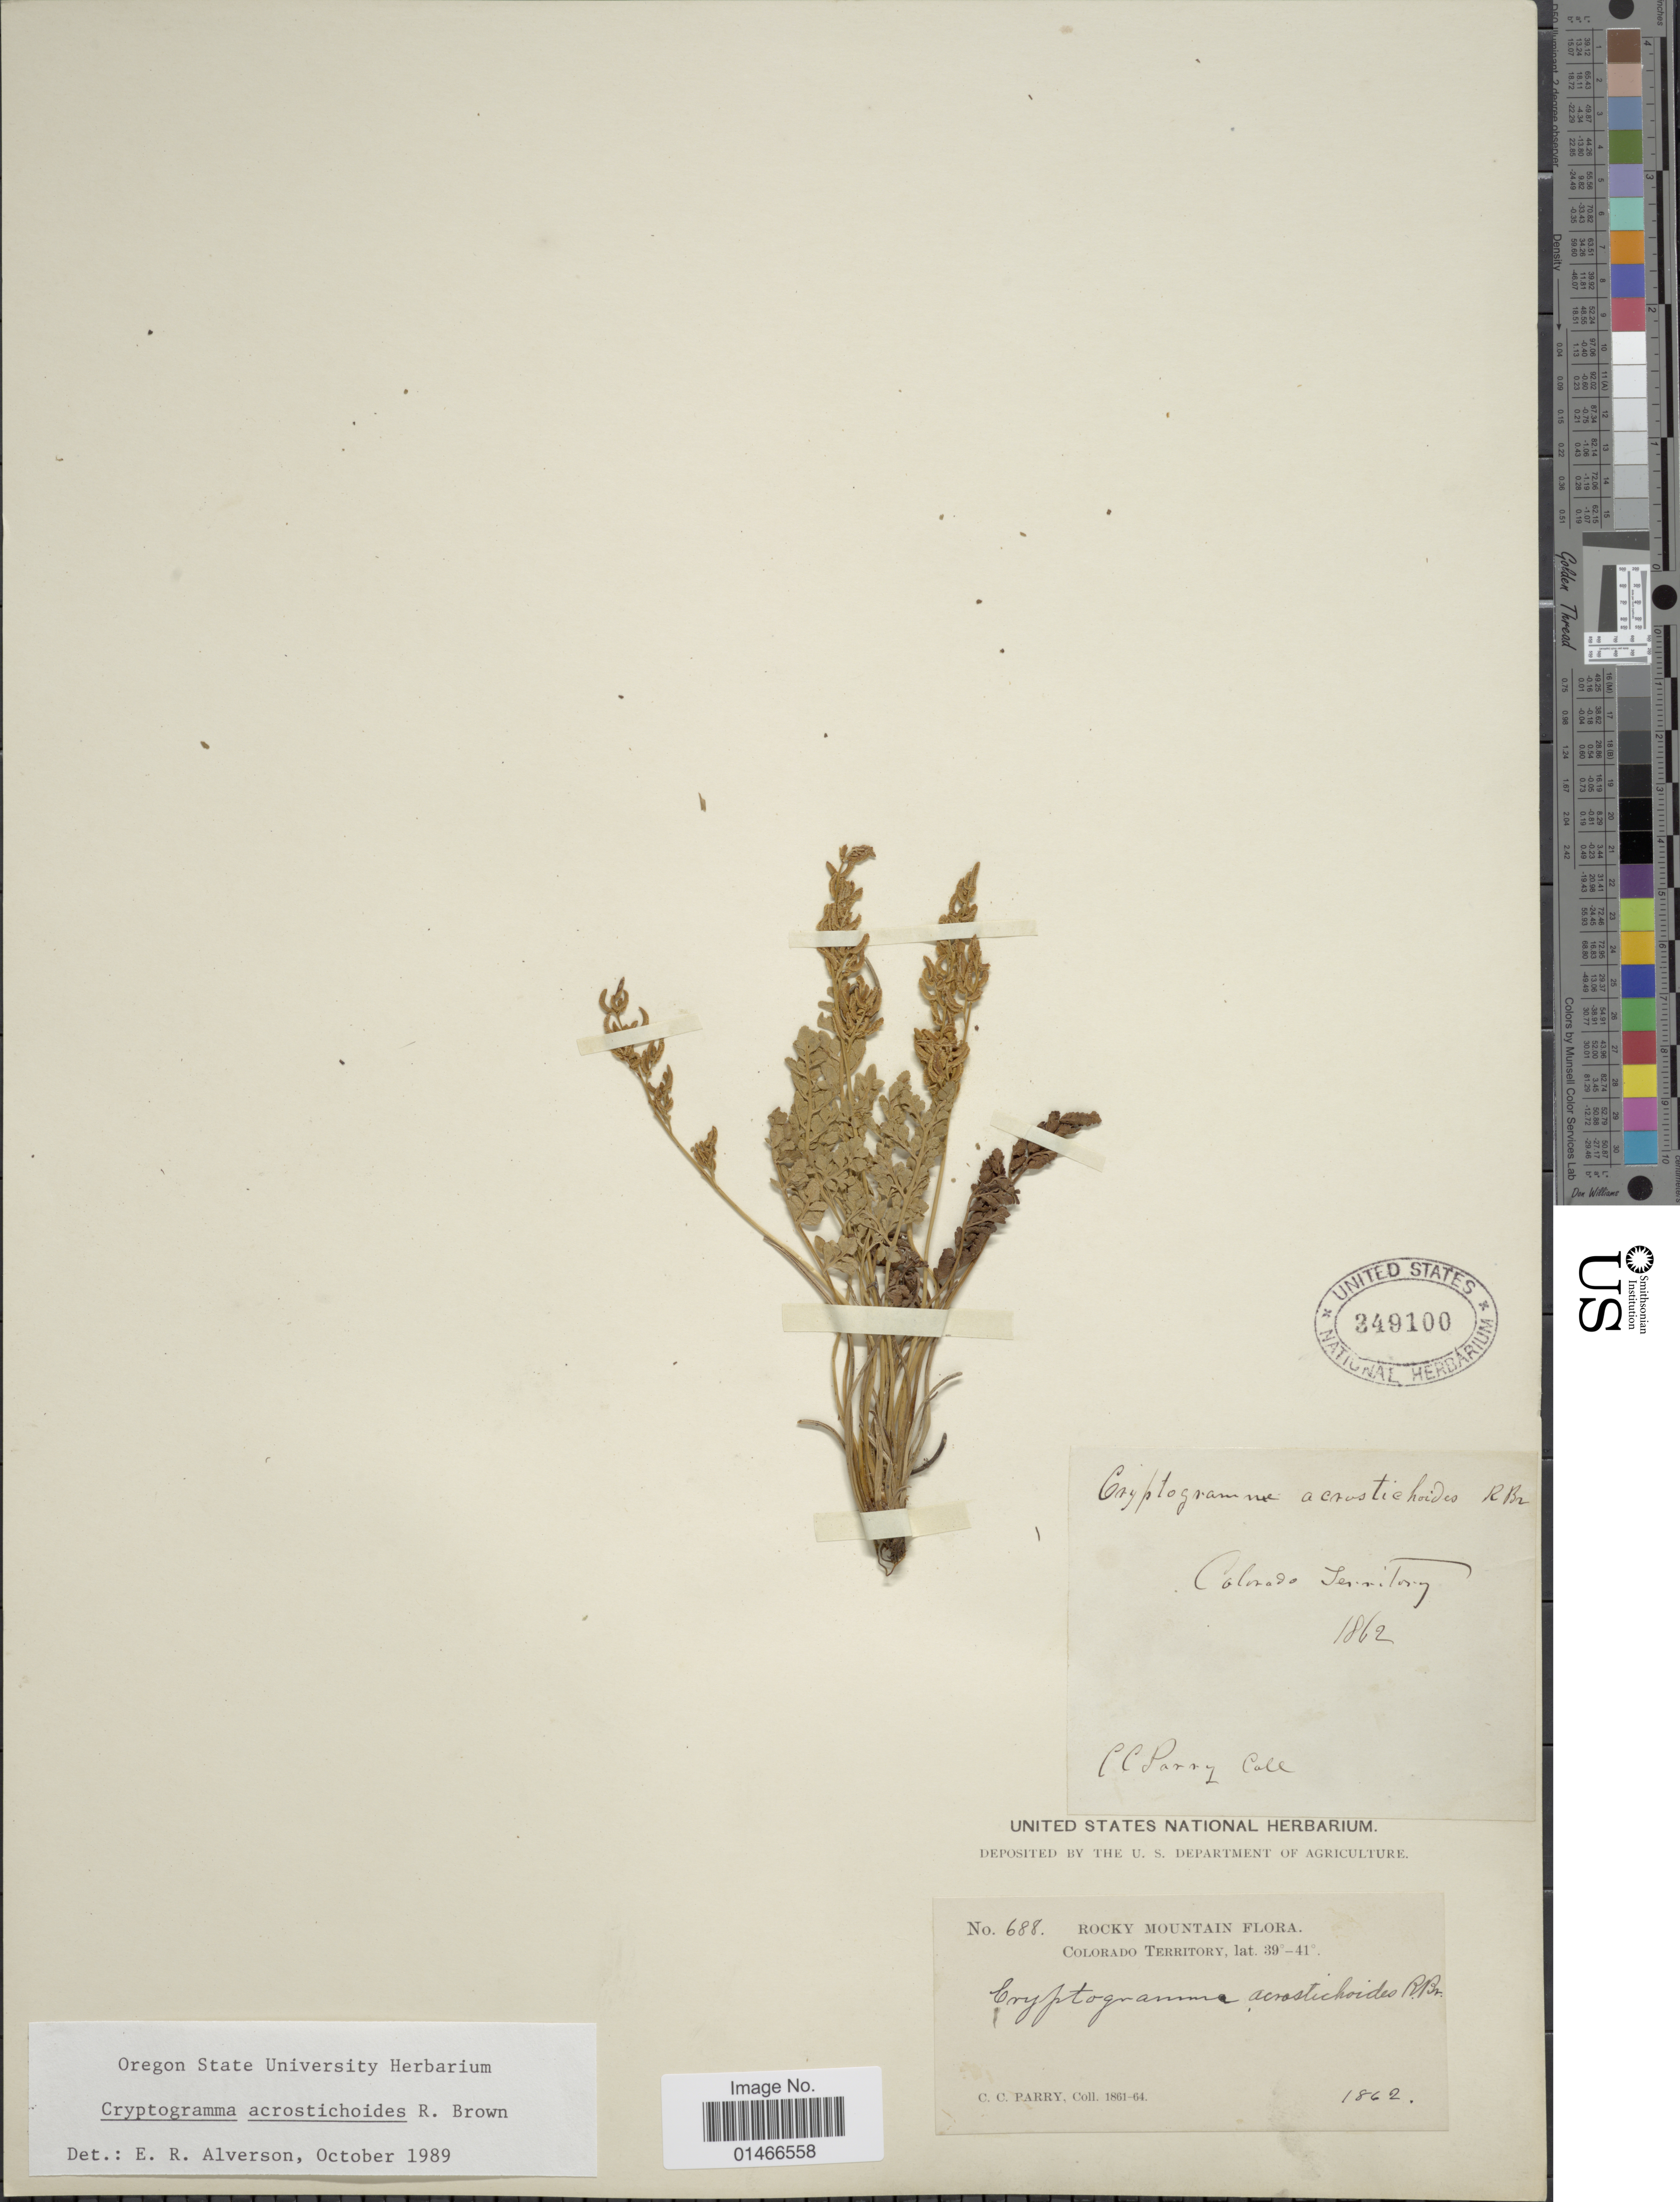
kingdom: Plantae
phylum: Tracheophyta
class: Polypodiopsida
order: Polypodiales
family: Pteridaceae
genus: Cryptogramma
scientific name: Cryptogramma acrostichoides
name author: R. Br.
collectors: C. C. Parry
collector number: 688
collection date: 1862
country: United States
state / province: Colorado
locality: Rocky Mountain. Colorado Territory.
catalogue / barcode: US 349100